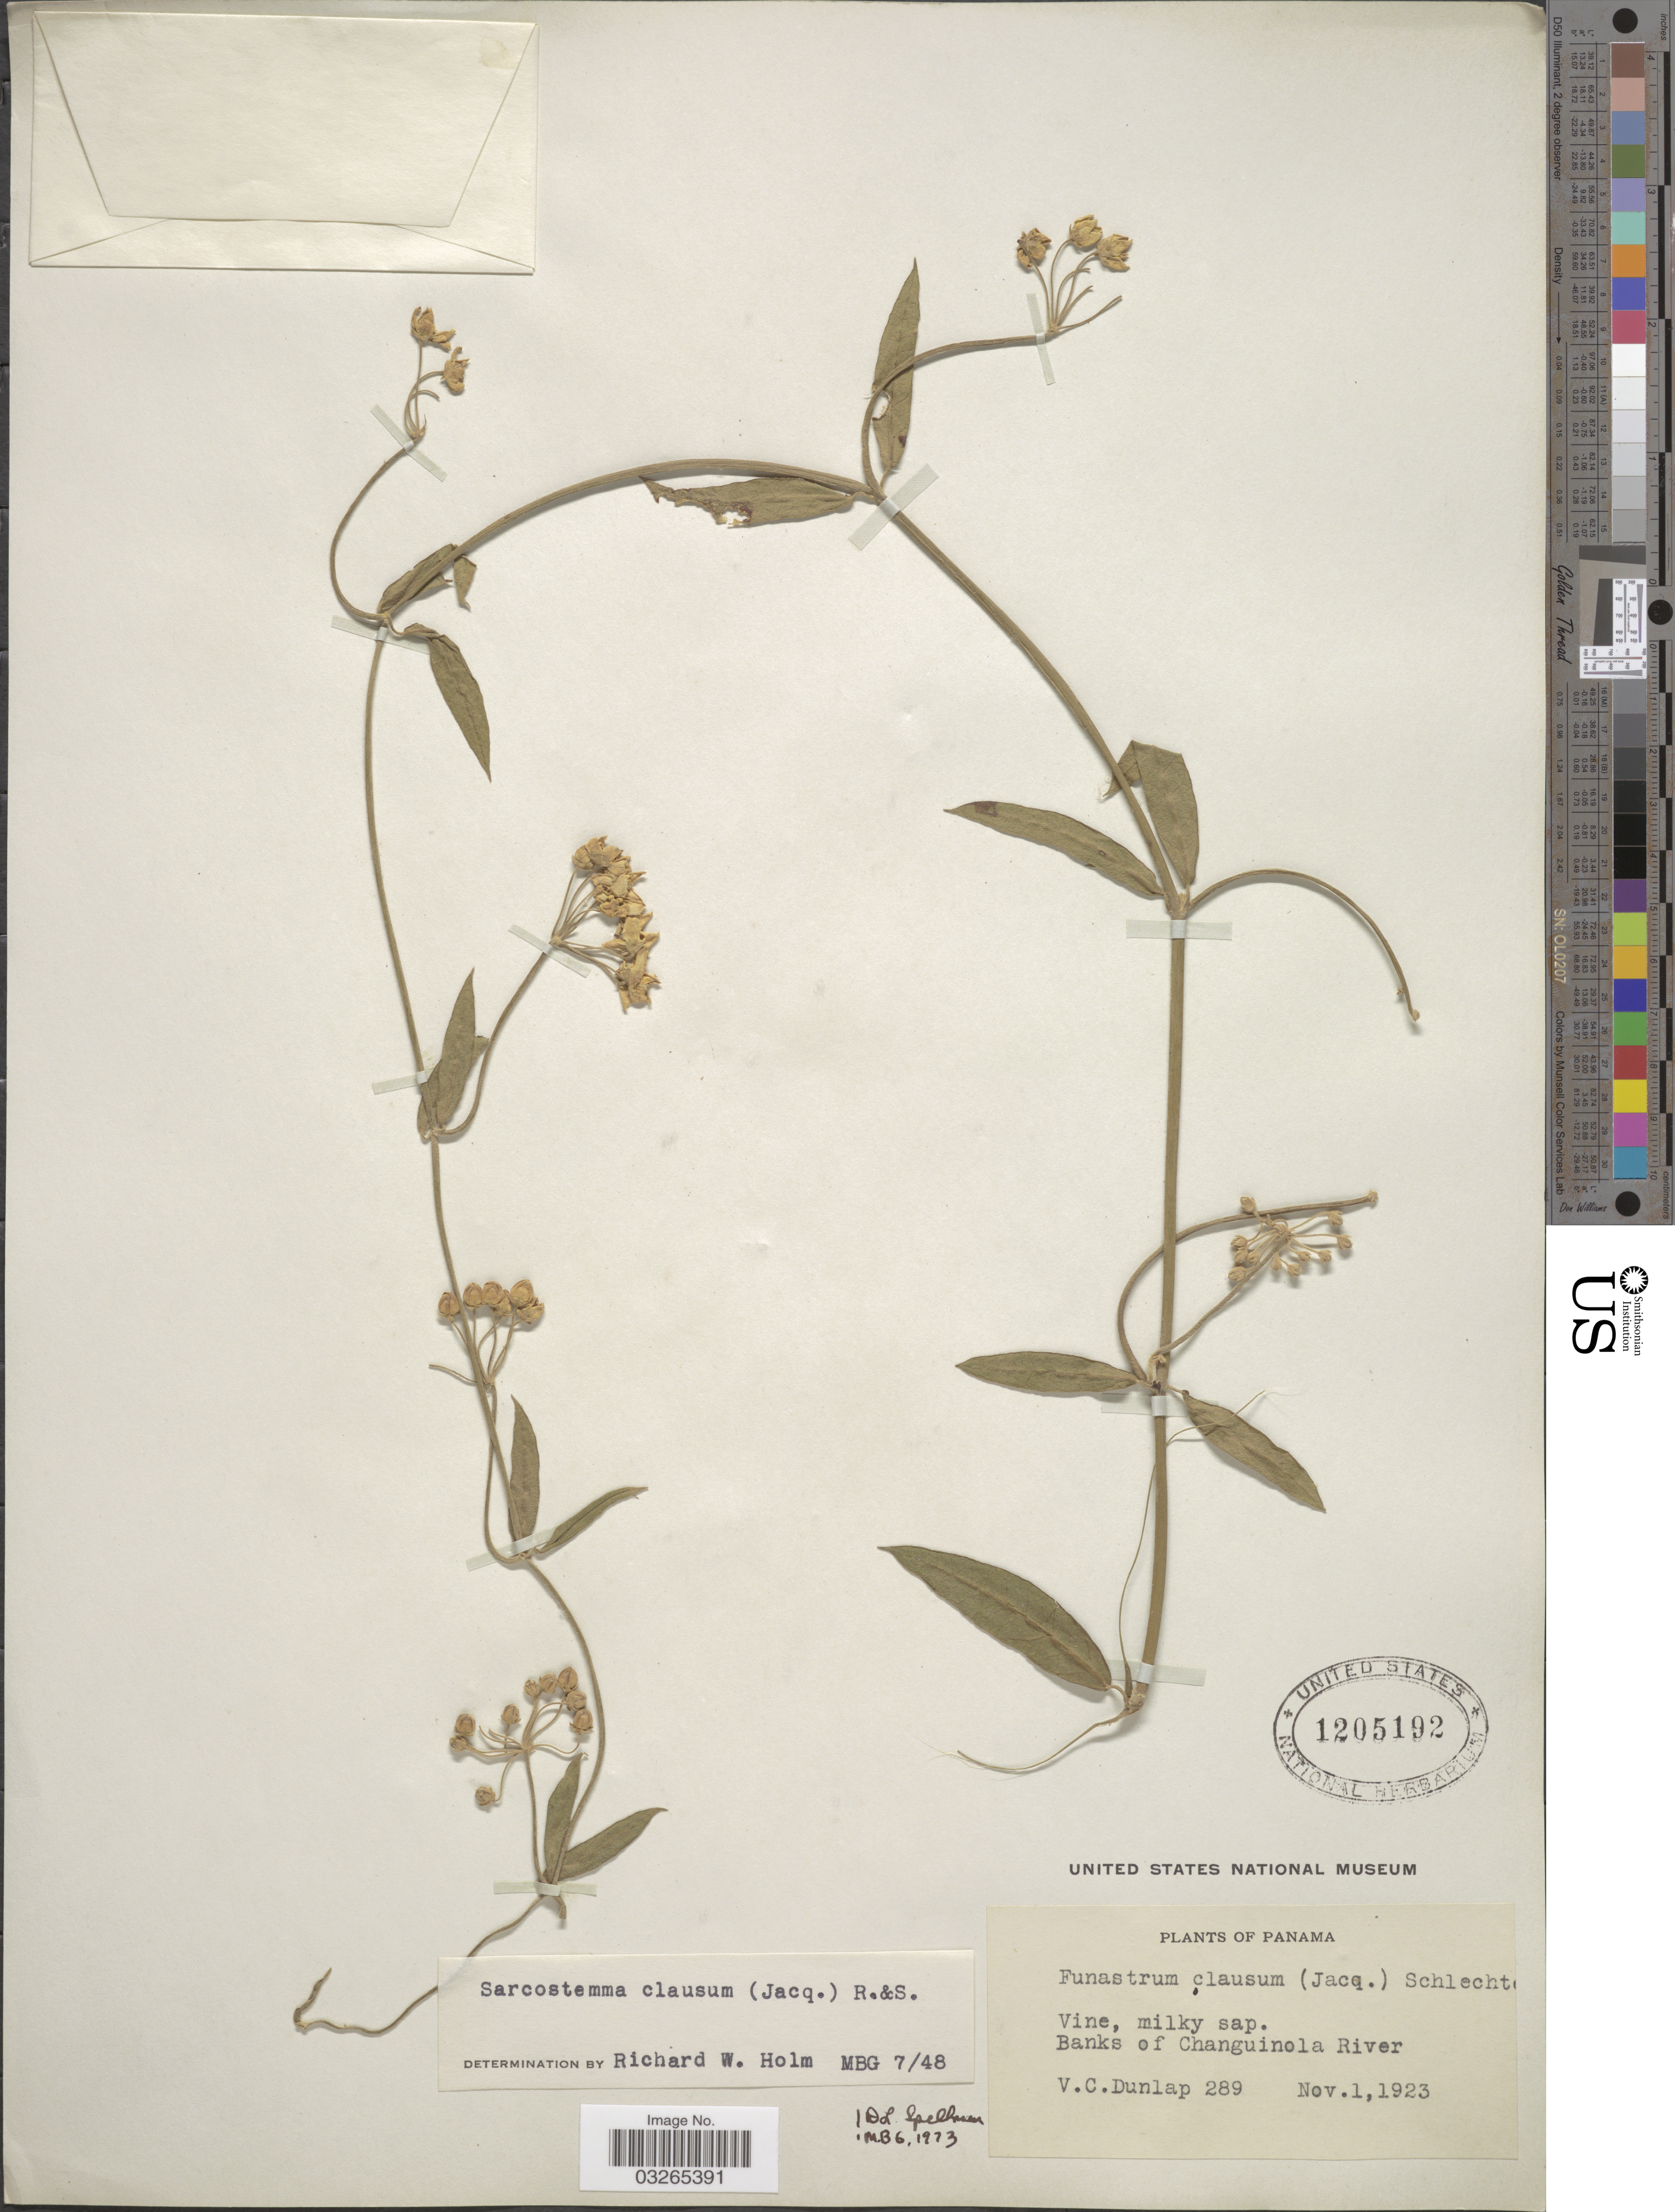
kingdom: Plantae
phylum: Tracheophyta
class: Magnoliopsida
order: Gentianales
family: Apocynaceae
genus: Sarcostemma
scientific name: Sarcostemma clausum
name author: (Jacq.) Schult.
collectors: V. C. Dunlap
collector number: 289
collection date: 1923-11-01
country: Panama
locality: Banks of Changuinola River.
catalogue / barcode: US 1205192